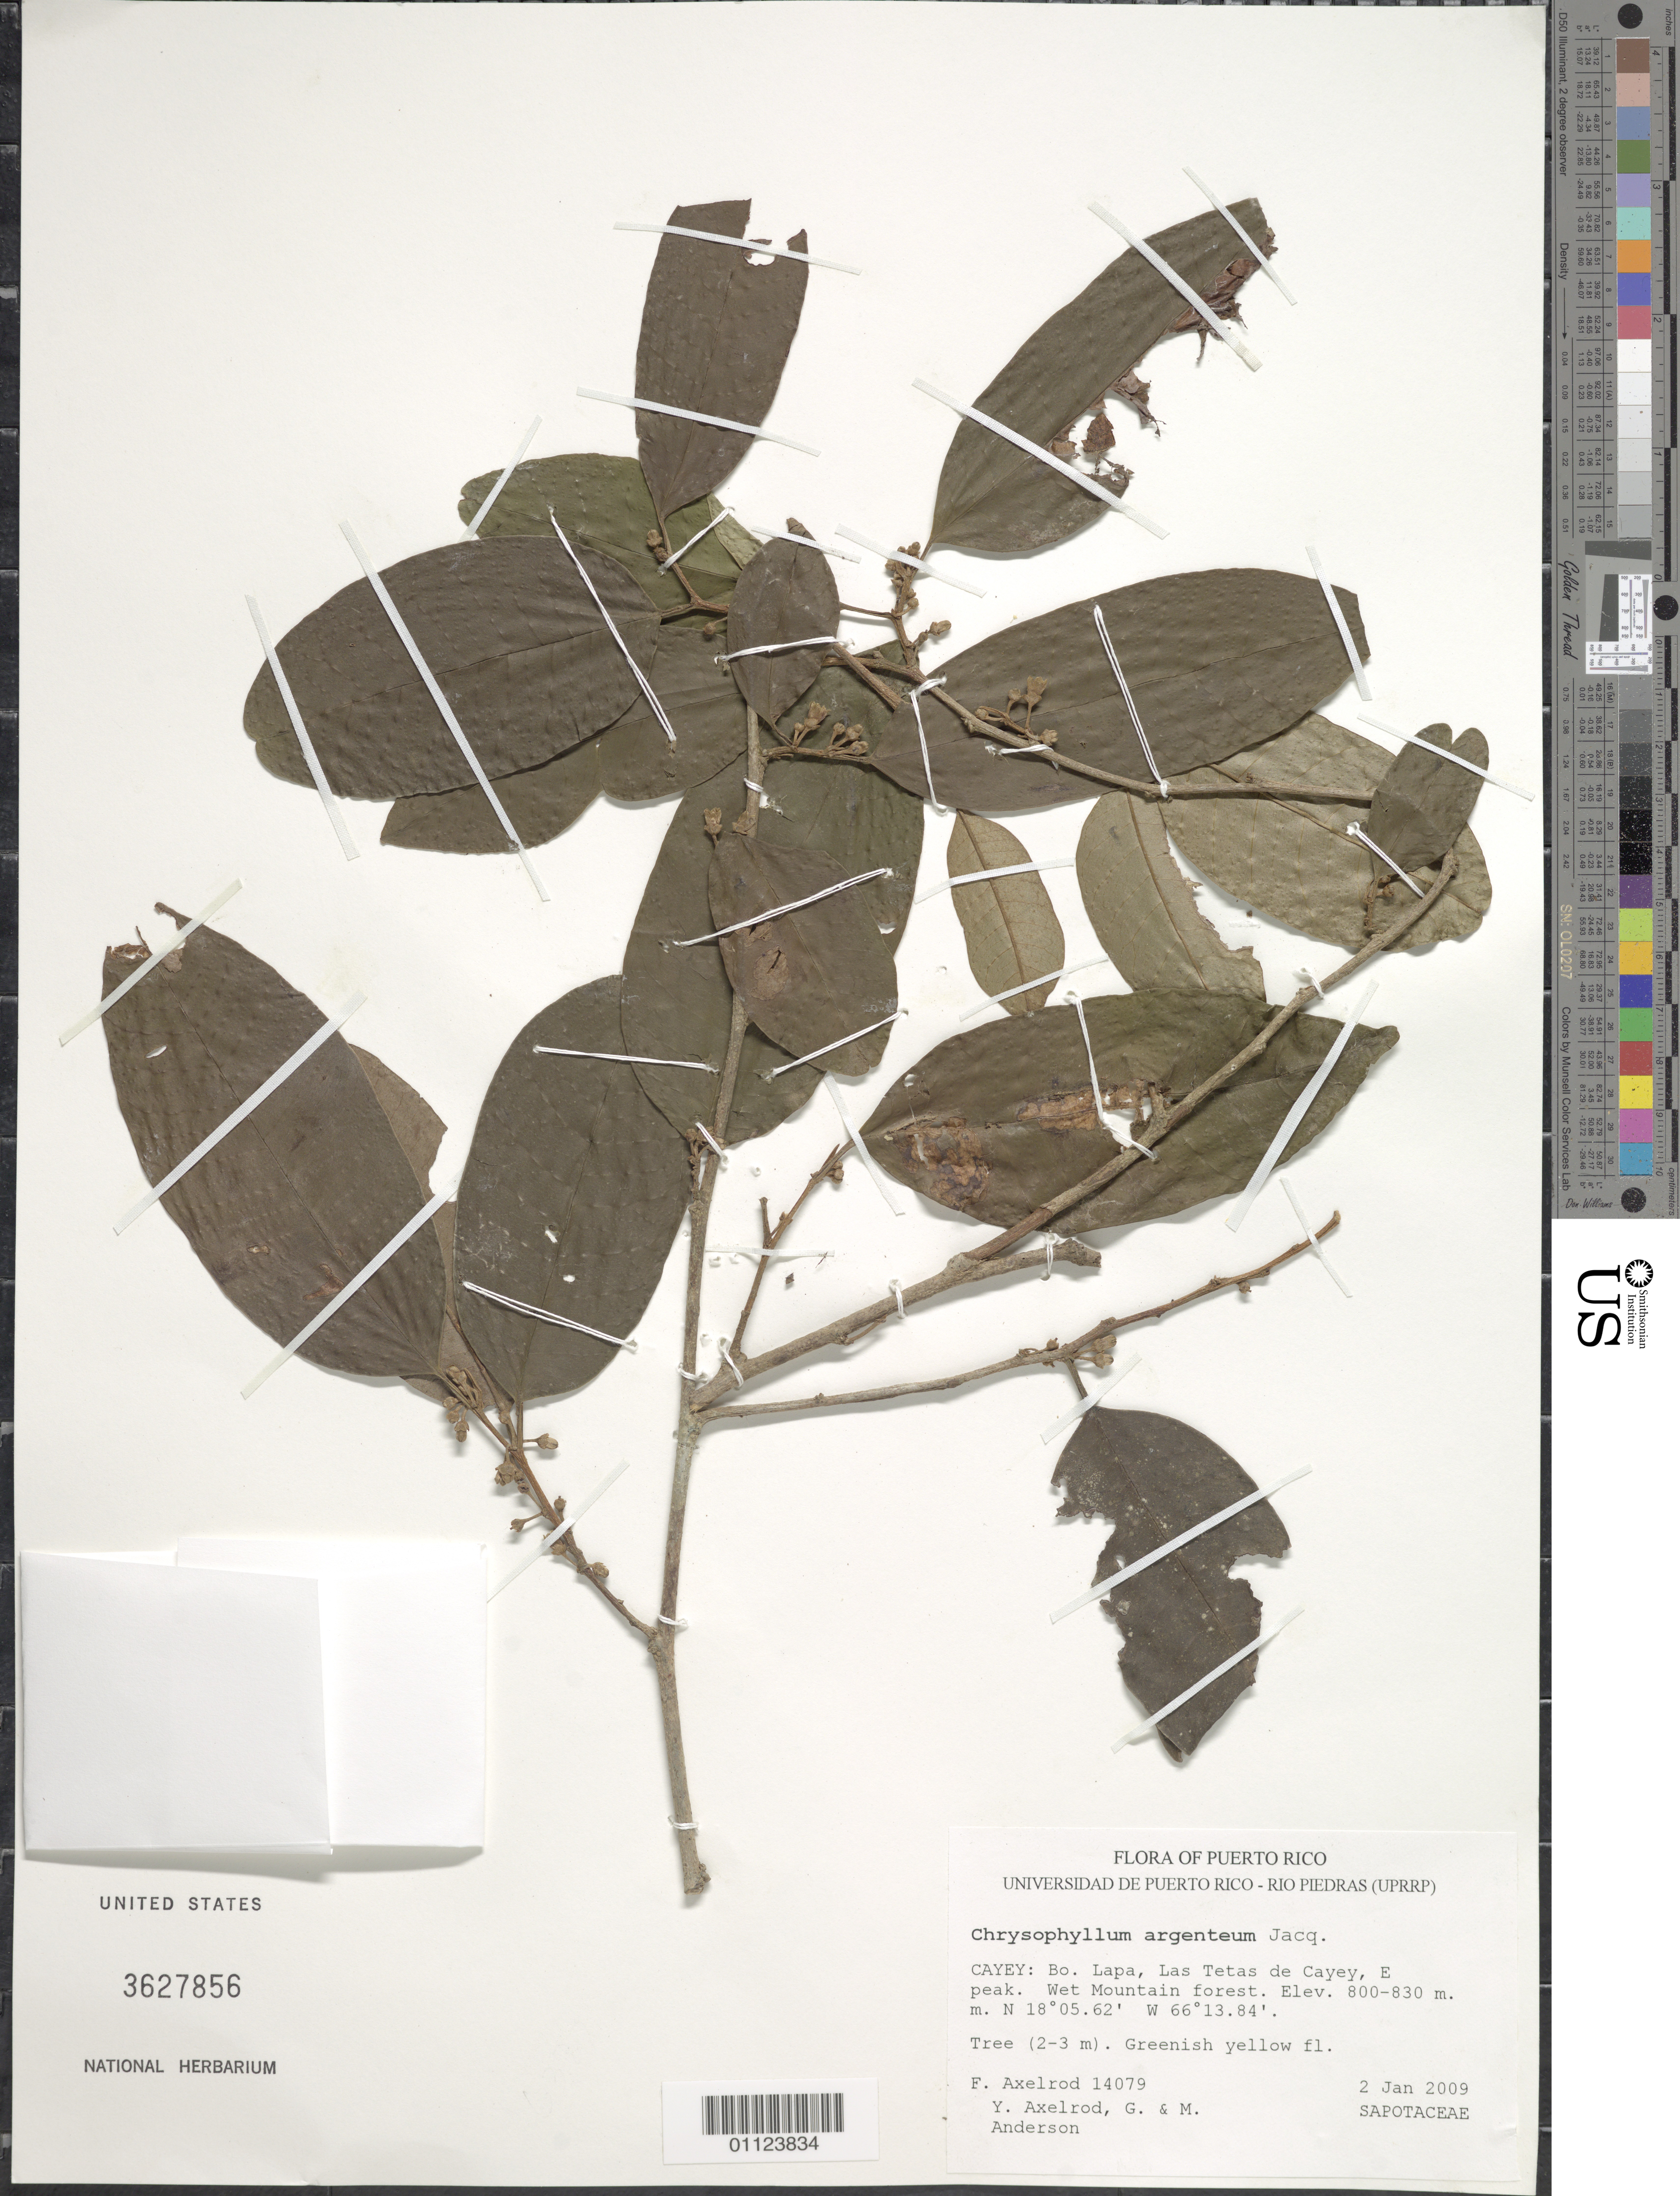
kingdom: Plantae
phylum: Tracheophyta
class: Magnoliopsida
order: Ericales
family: Sapotaceae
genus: Chrysophyllum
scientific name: Chrysophyllum argenteum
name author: Jacq.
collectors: F. S. Axelrod, Y. Axelrod, G. Anderson & M. Anderson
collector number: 14079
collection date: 2009-01-02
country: Puerto Rico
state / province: Cayey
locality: Bo. Lapa, Las Tetas de Cayey, E peak.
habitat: Wet mountain forest.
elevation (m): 800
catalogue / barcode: US 3627856